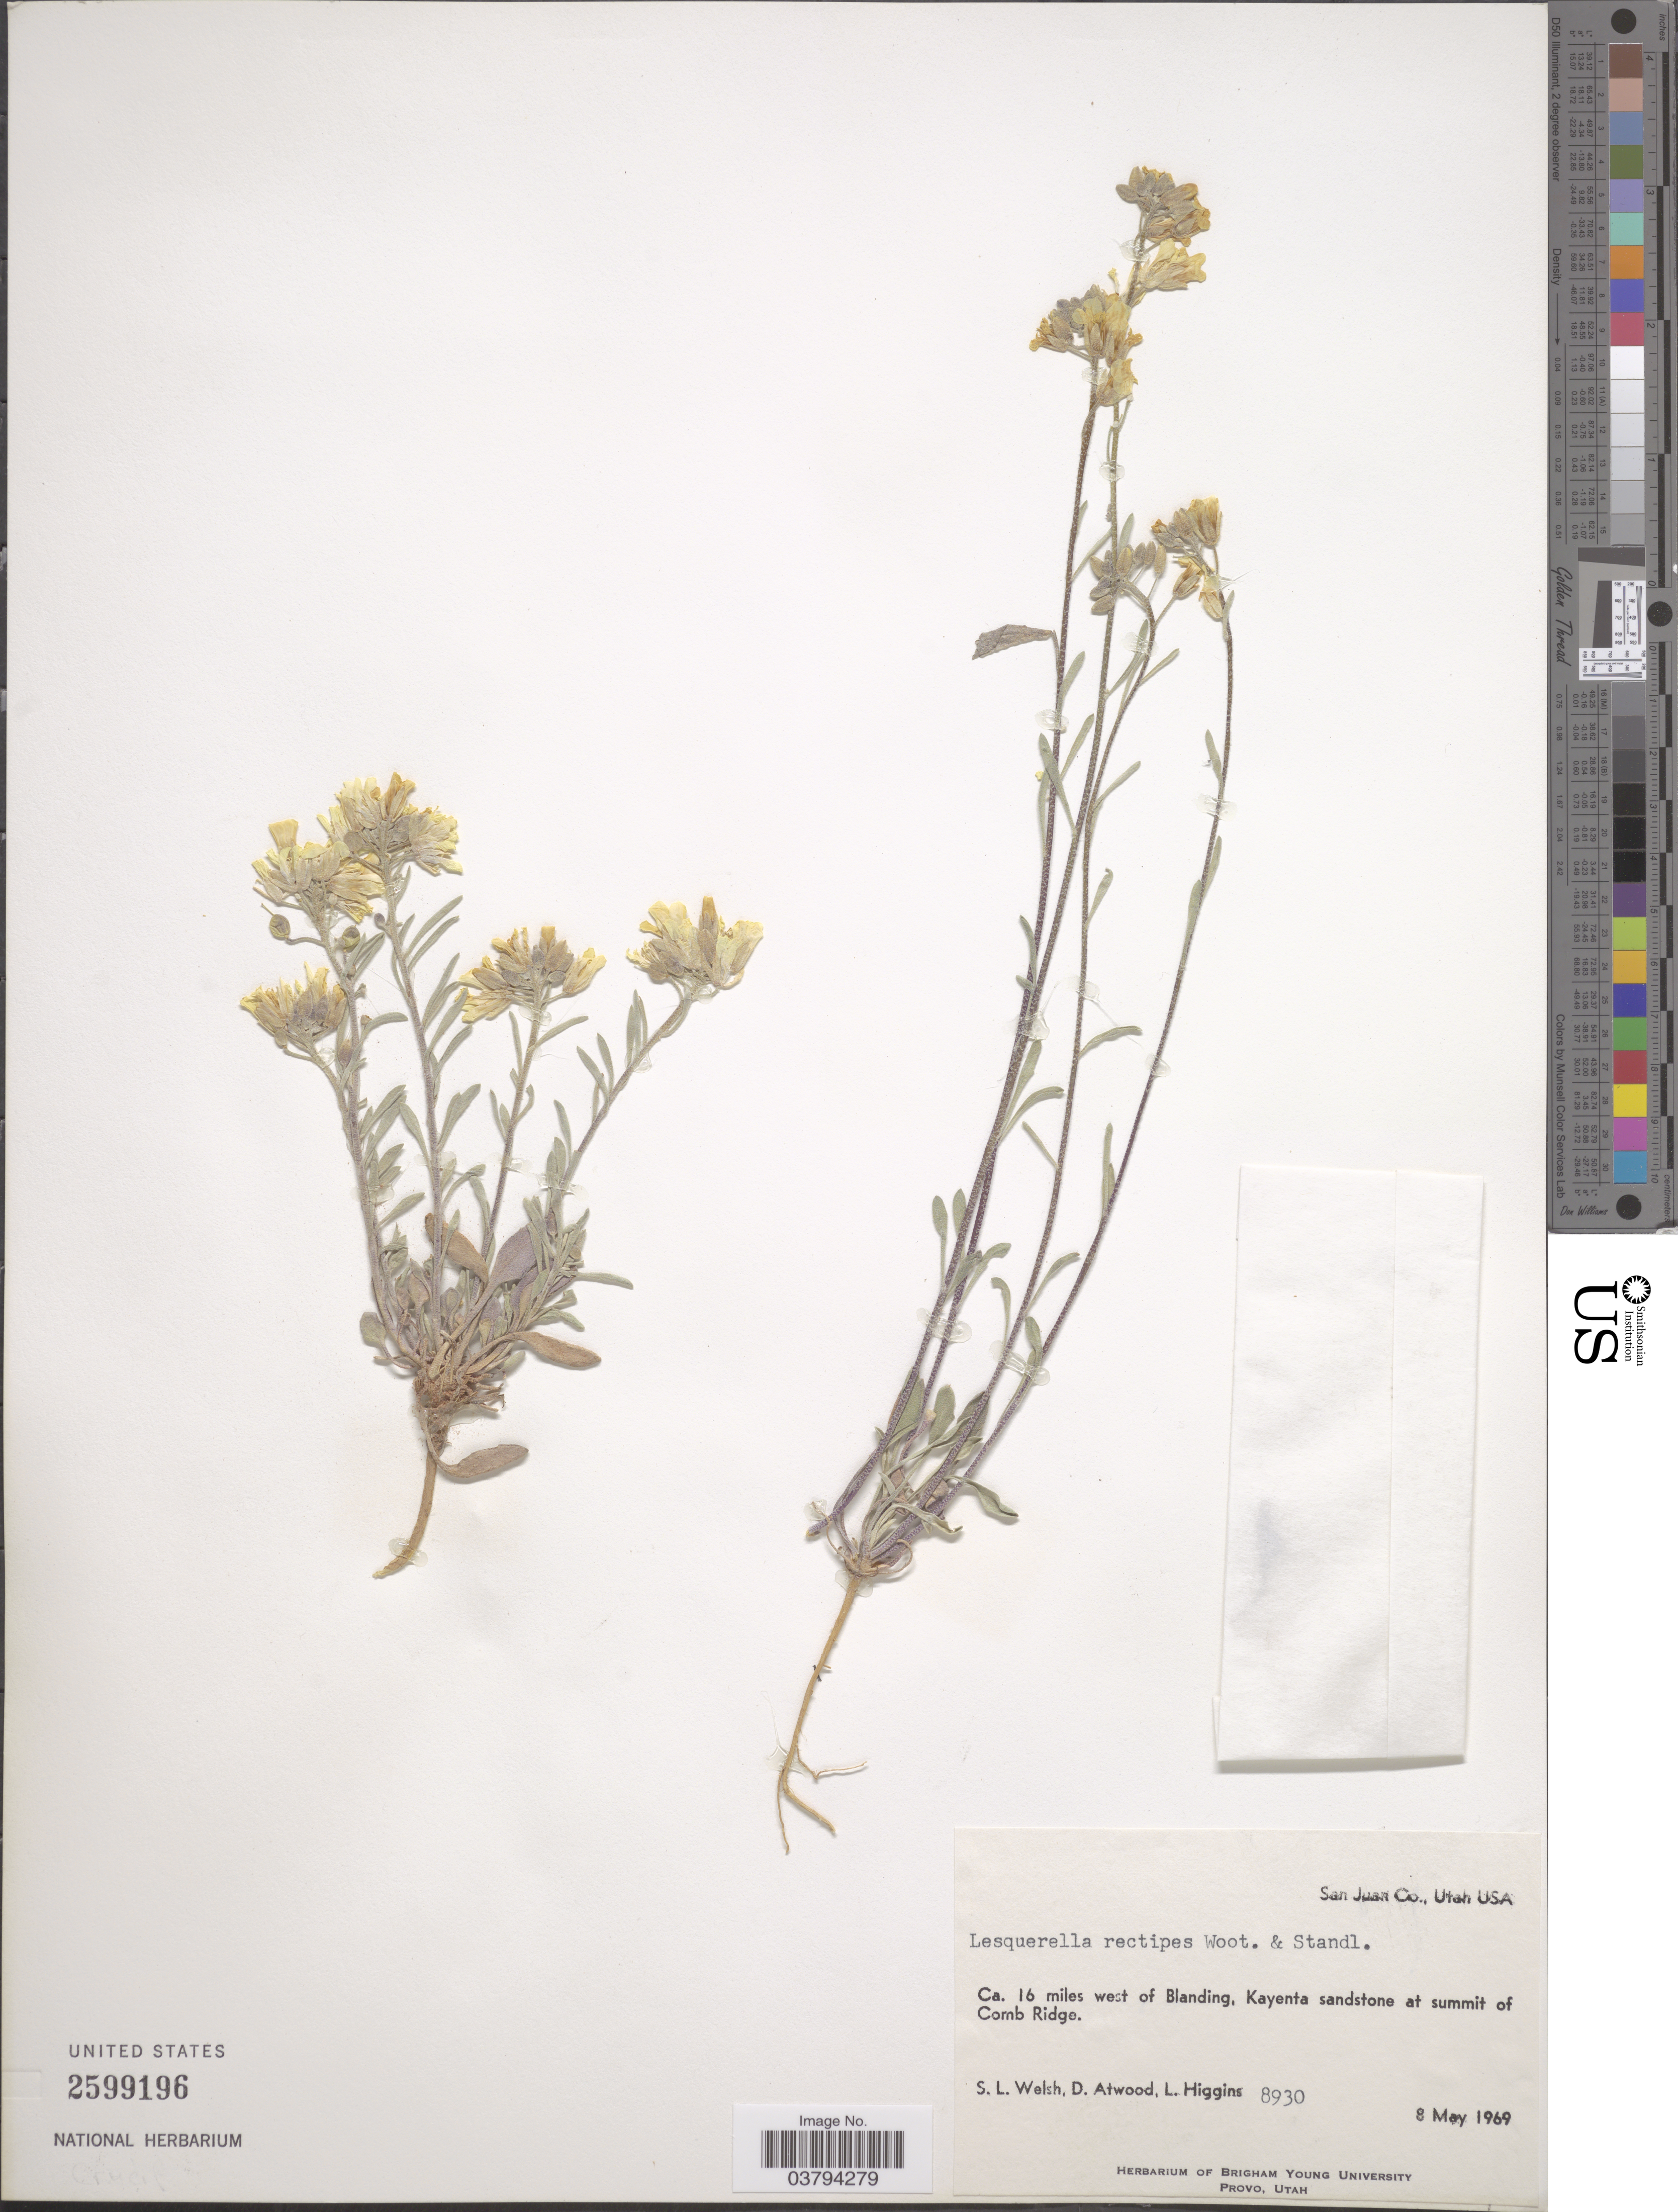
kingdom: Plantae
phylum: Tracheophyta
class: Magnoliopsida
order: Brassicales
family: Brassicaceae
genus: Lesquerella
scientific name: Lesquerella rectipes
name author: Wooton & Standl.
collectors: S. Welsh, D. Atwood & L. Higgins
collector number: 8930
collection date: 1969-05-08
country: United States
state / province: Utah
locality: San Juan Co. Ca. 16 miles west of Blanding, Kayenta sandstone at summit of Comb Ridge.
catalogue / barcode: US 2599196